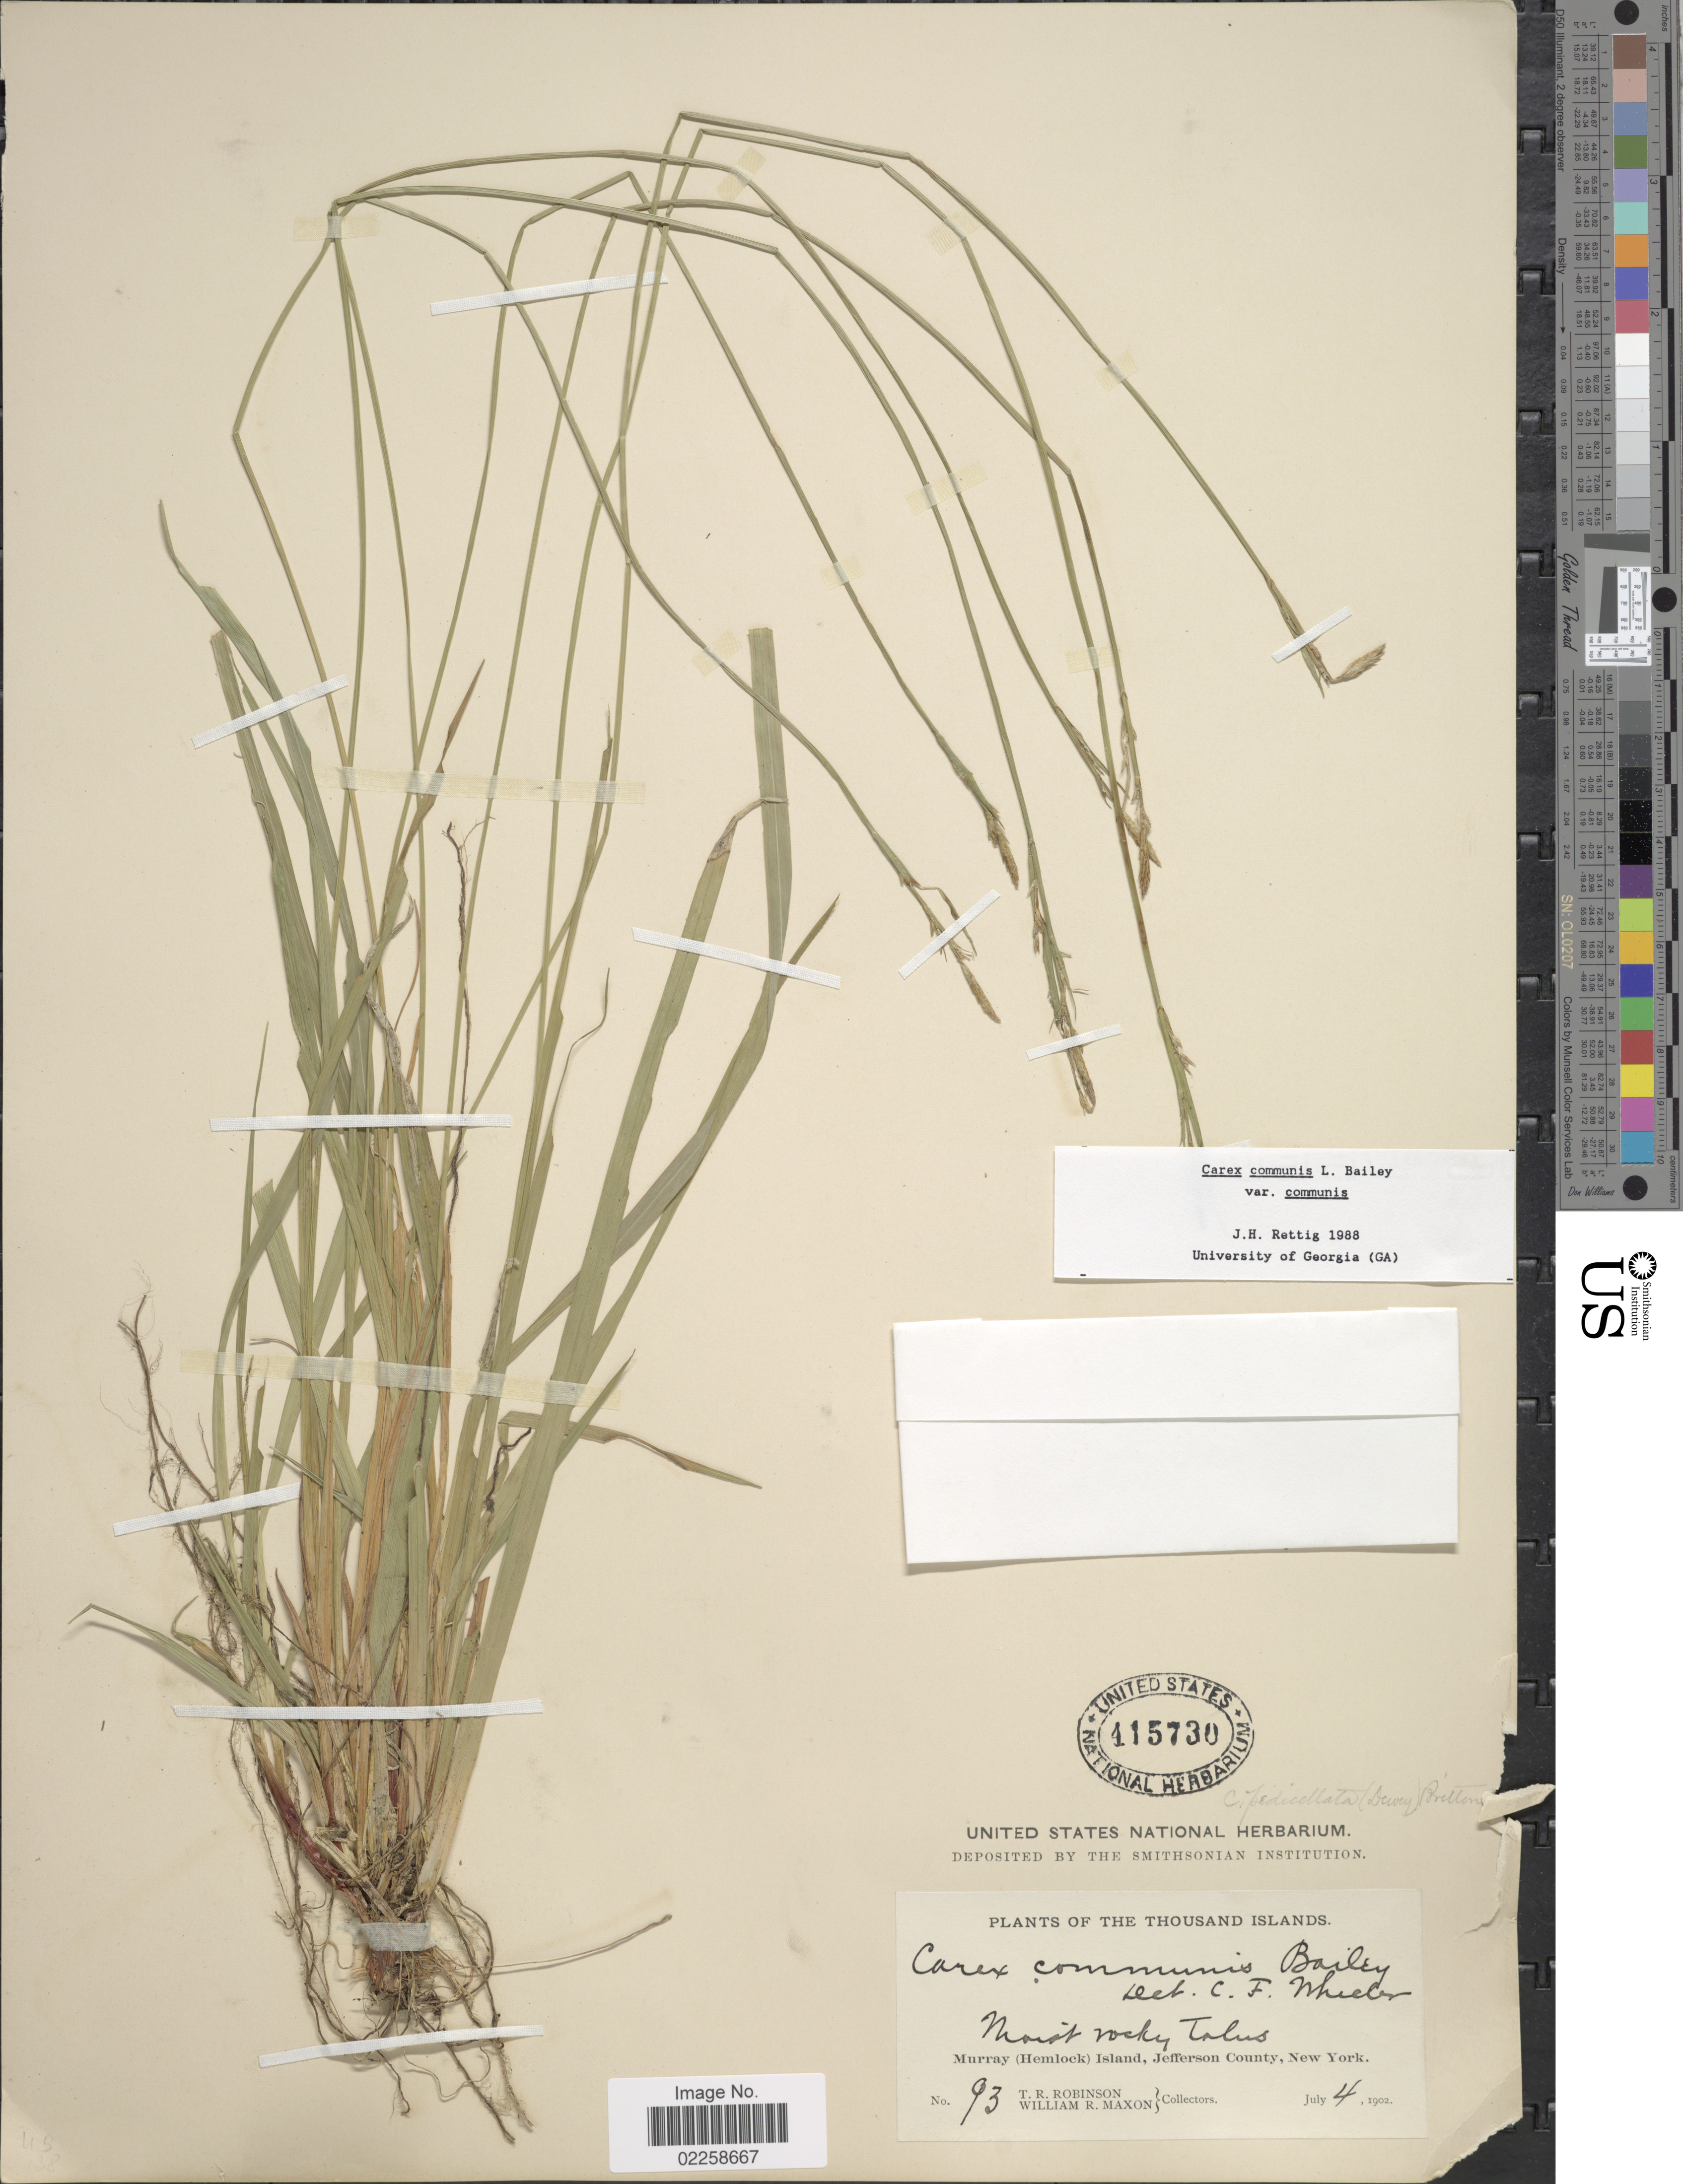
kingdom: Plantae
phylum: Tracheophyta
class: Liliopsida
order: Poales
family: Cyperaceae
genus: Carex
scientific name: Carex communis var. communis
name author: L.H. Bailey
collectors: T. R. Robinson & W. R. Maxon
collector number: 93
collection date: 1902-07-04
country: United States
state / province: New York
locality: The Thousand Islands, Murray (Hemlock) Island, Jefferson County.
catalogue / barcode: US 415730